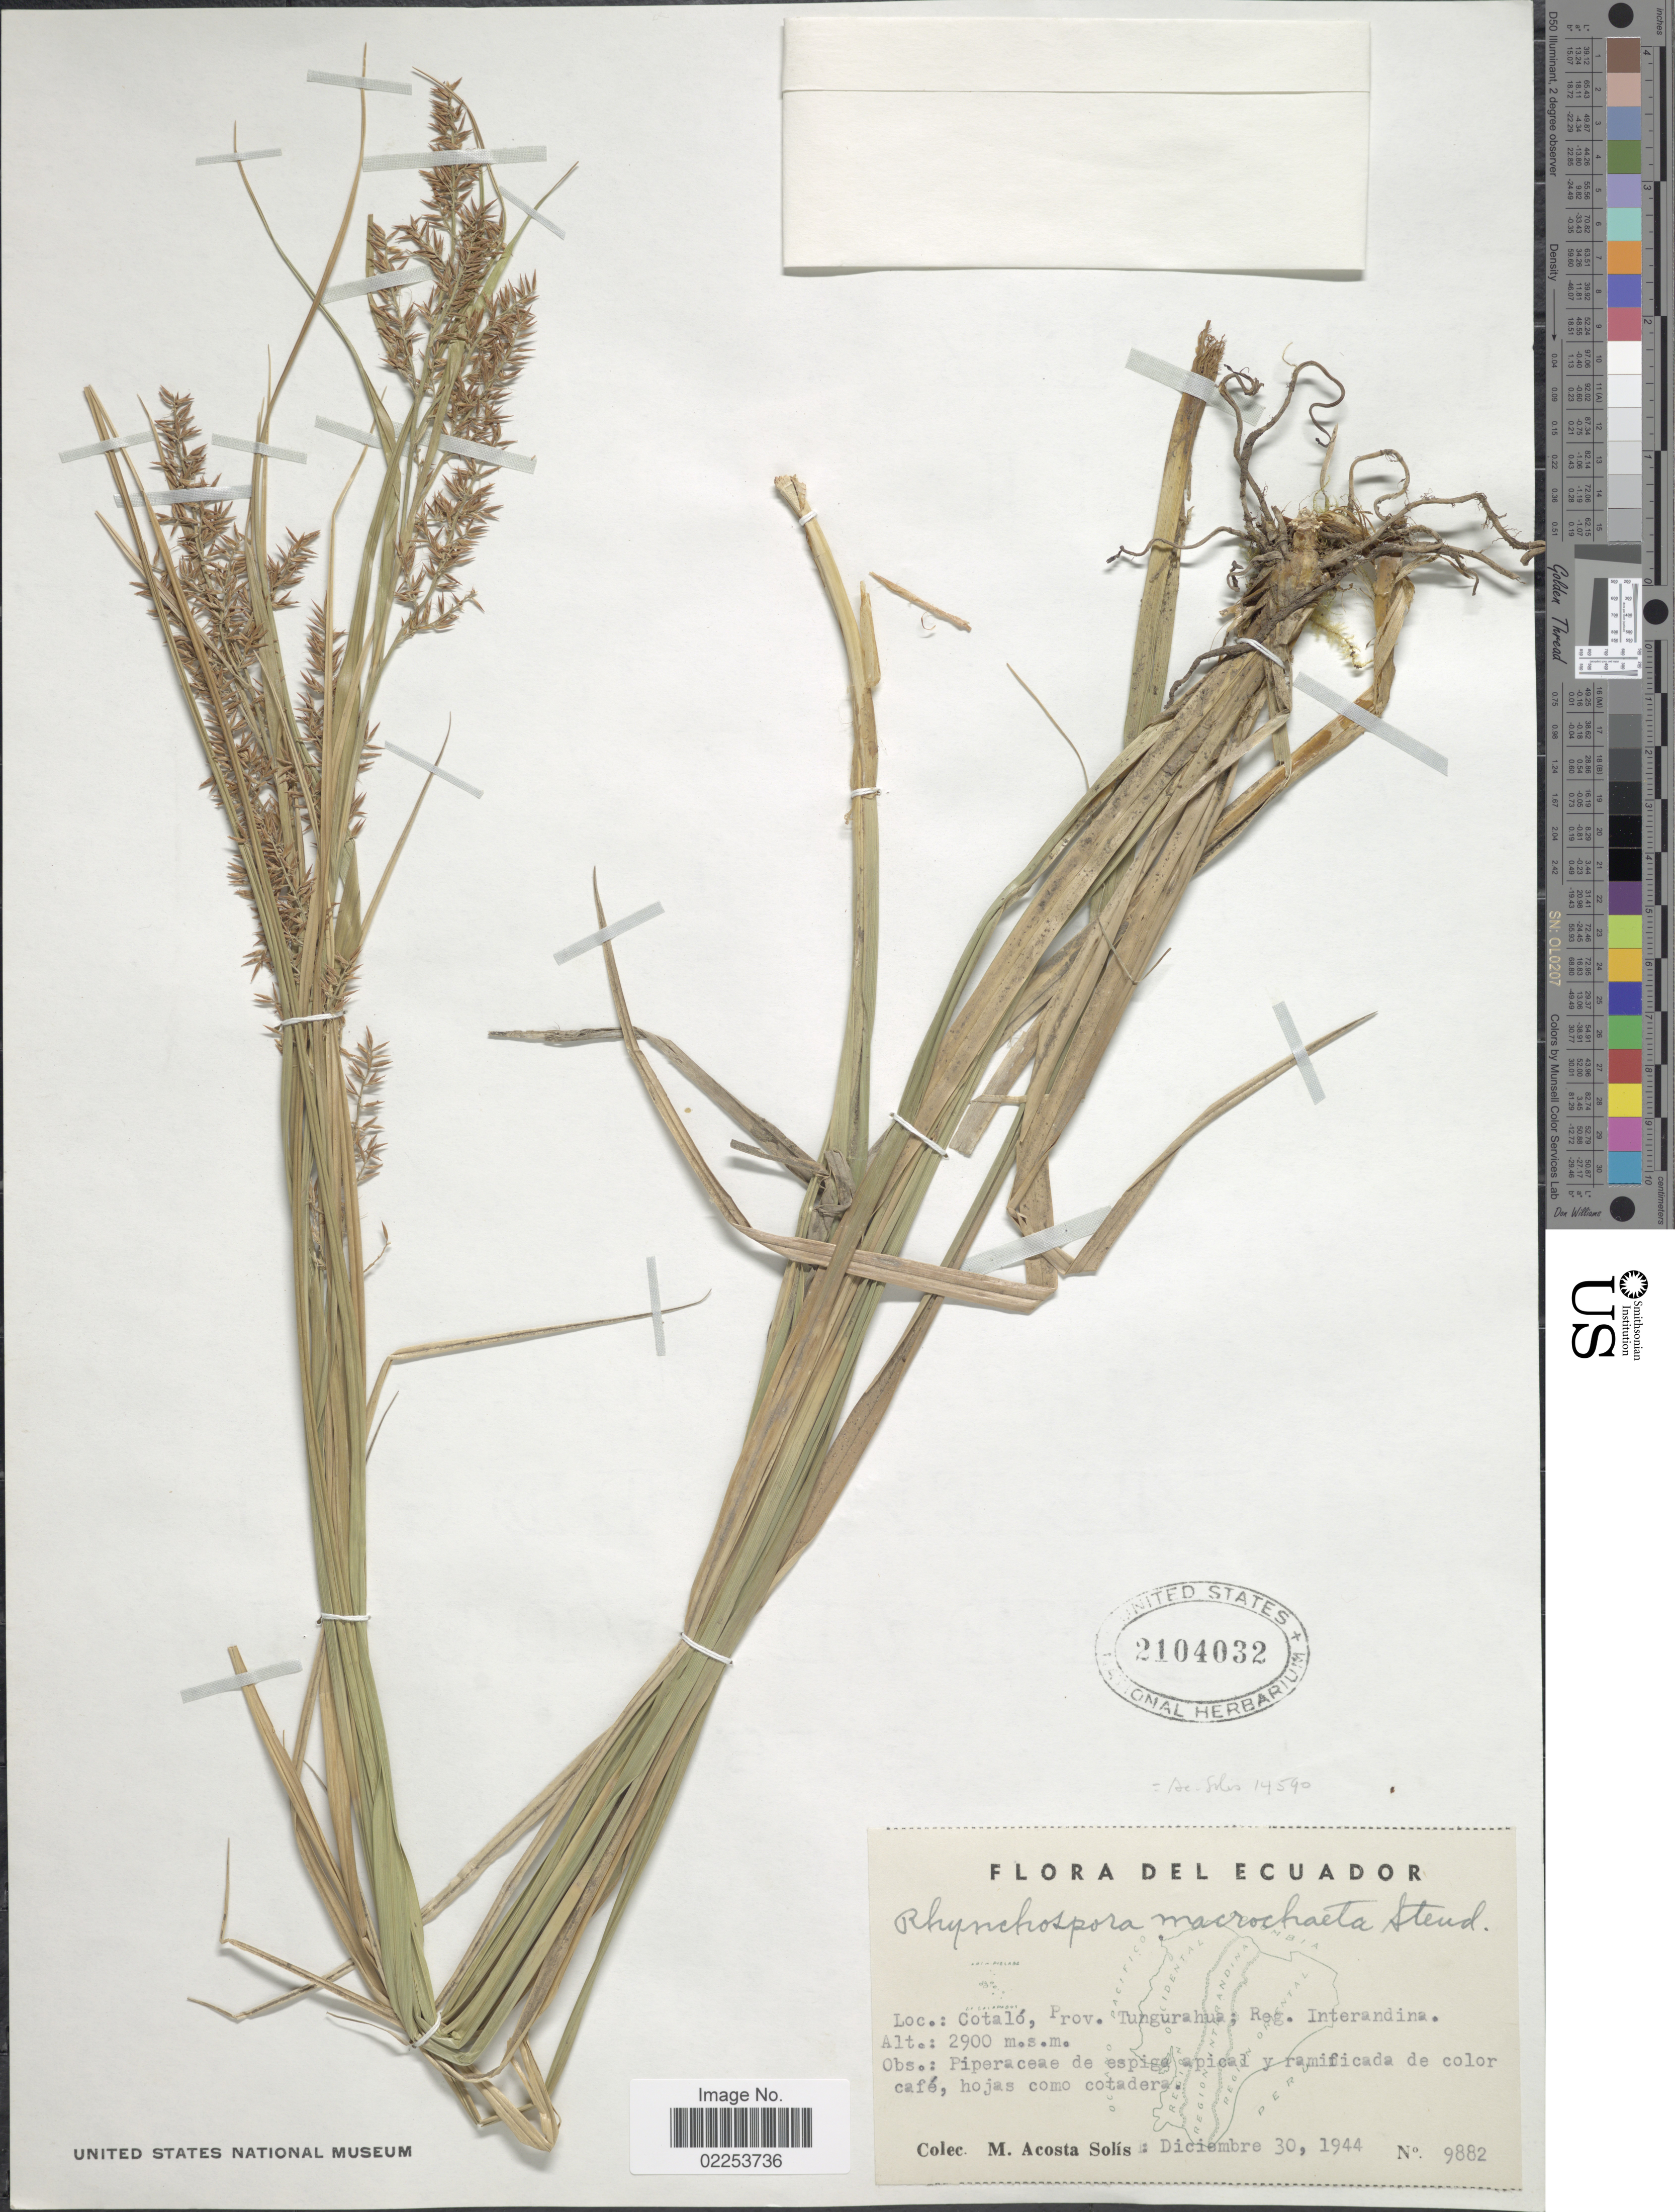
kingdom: Plantae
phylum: Tracheophyta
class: Liliopsida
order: Poales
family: Cyperaceae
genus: Rhynchospora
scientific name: Rhynchospora aristata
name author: Boeckeler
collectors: M. Acosta Solis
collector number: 9882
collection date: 1944-12-30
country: Ecuador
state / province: Tungurahua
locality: Cotalo, Reg. Interandina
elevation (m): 2900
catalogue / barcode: US 2104032